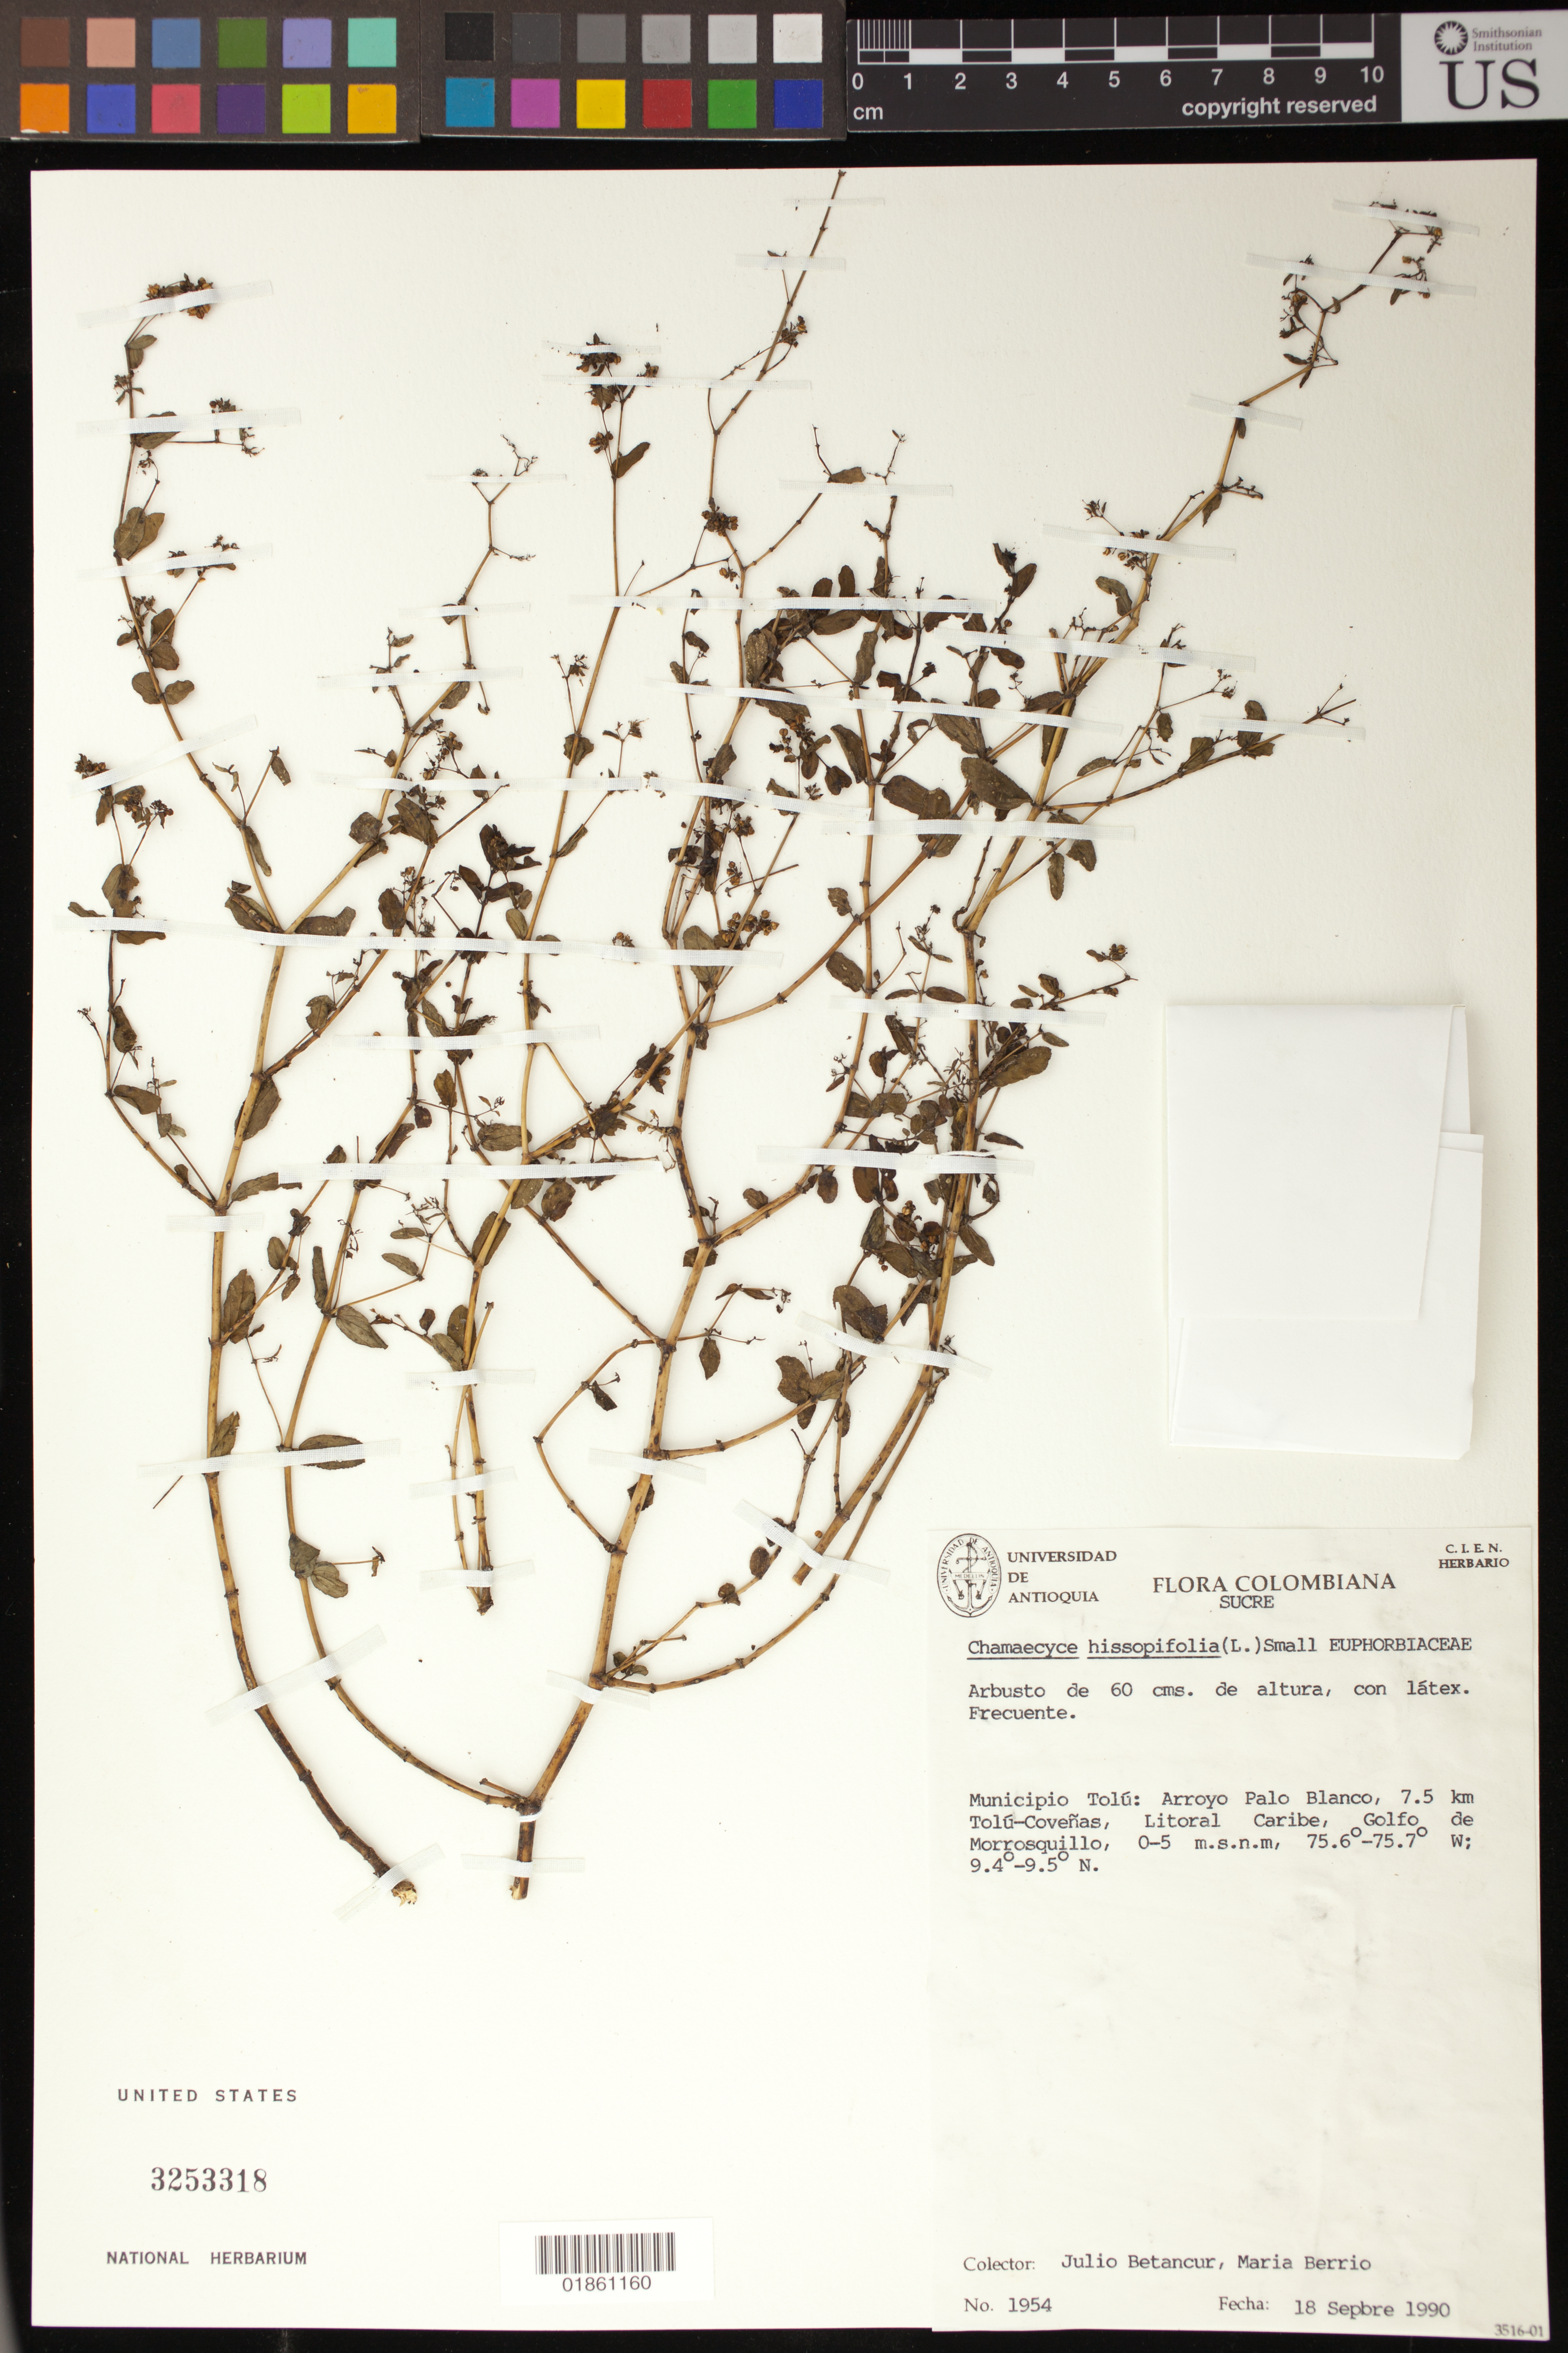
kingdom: Plantae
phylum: Tracheophyta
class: Magnoliopsida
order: Malpighiales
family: Euphorbiaceae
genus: Euphorbia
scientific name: Euphorbia hyssopifolia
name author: L.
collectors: J. Betancur & M. Berrio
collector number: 1954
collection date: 1990-09-18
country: Colombia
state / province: Sucre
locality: Municipio Tolu: Arroyo Palo Blanco, 7.5 km Tolu-Covenas, Litoral Caribe, Golfo de Morrosquillo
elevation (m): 0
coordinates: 9.4 - 9.5 N, 75.6 - 75.7 W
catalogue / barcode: US 3253318